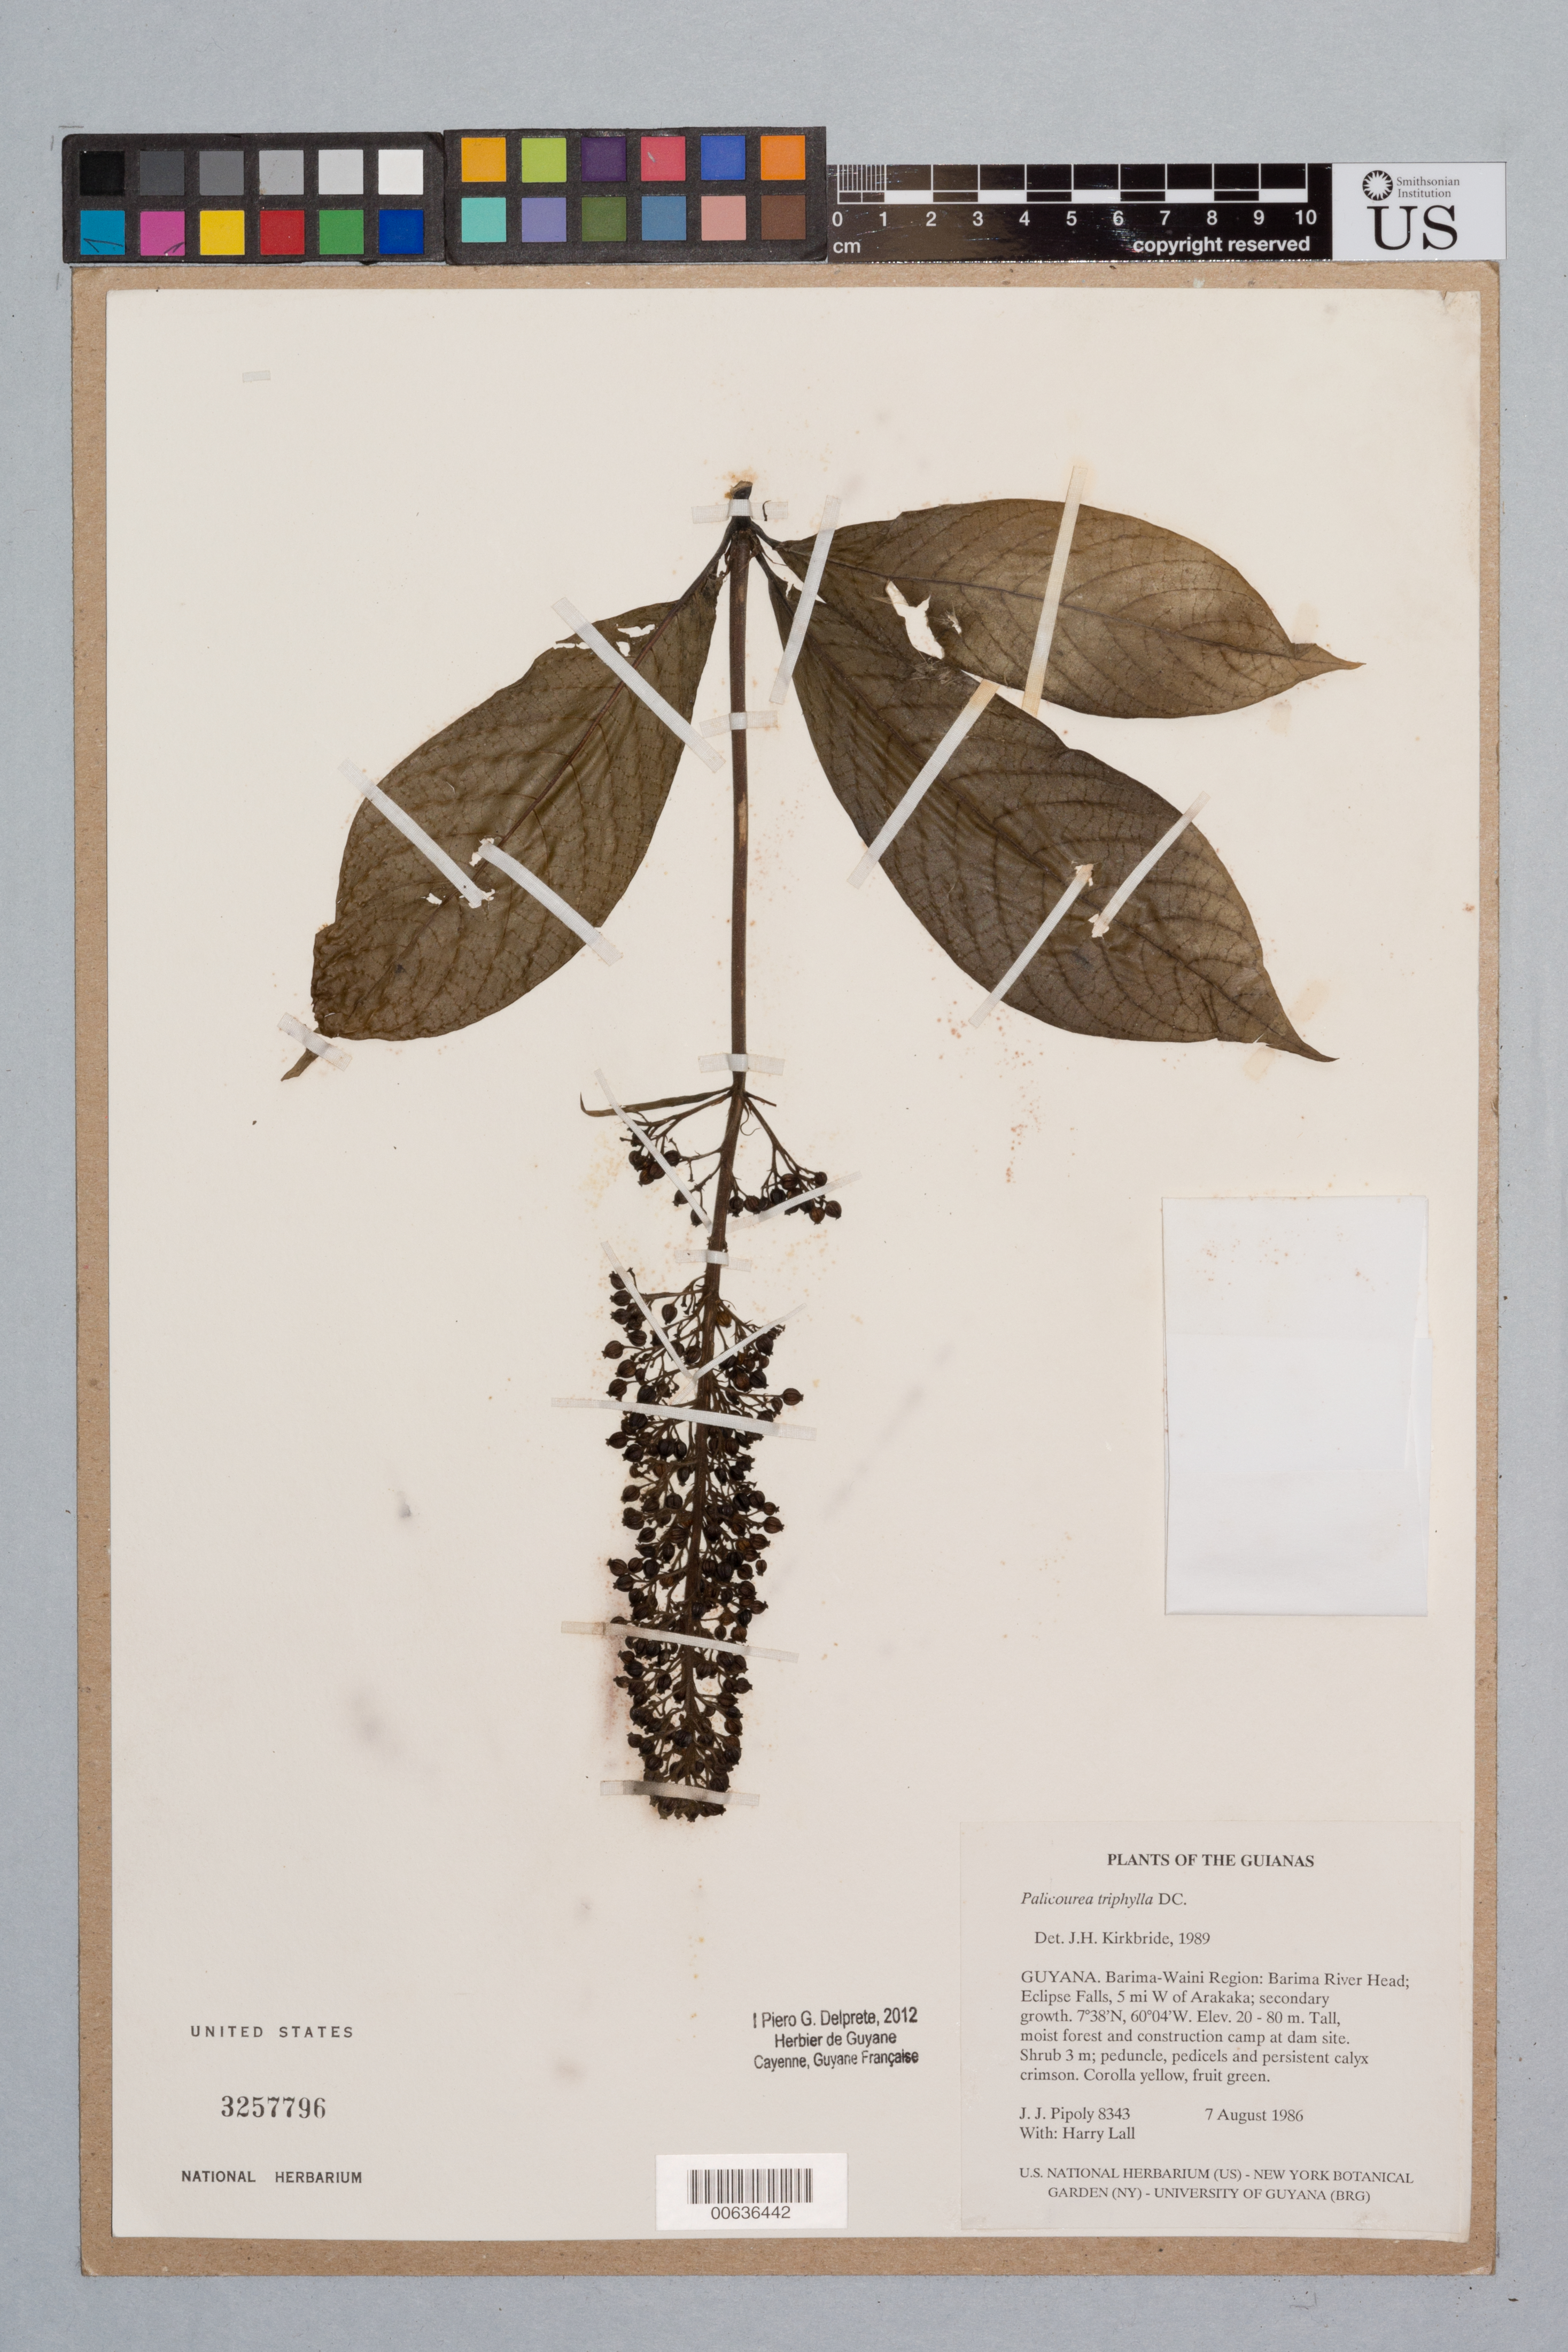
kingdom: Plantae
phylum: Tracheophyta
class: Magnoliopsida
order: Gentianales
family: Rubiaceae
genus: Palicourea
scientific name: Palicourea triphylla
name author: DC.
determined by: Delprete, P. G., Herb. de Guyane Cay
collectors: J. J. Pipoly & H. Lall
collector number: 8343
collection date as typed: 7 August 1986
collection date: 1986-08-07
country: Guyana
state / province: Barima-Waini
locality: Barima River head; Eclipse Falls, 5 mi W of Arakaka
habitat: Secondary growth, tall moist forest and construction camp at dam site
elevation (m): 20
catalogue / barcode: US 3257796